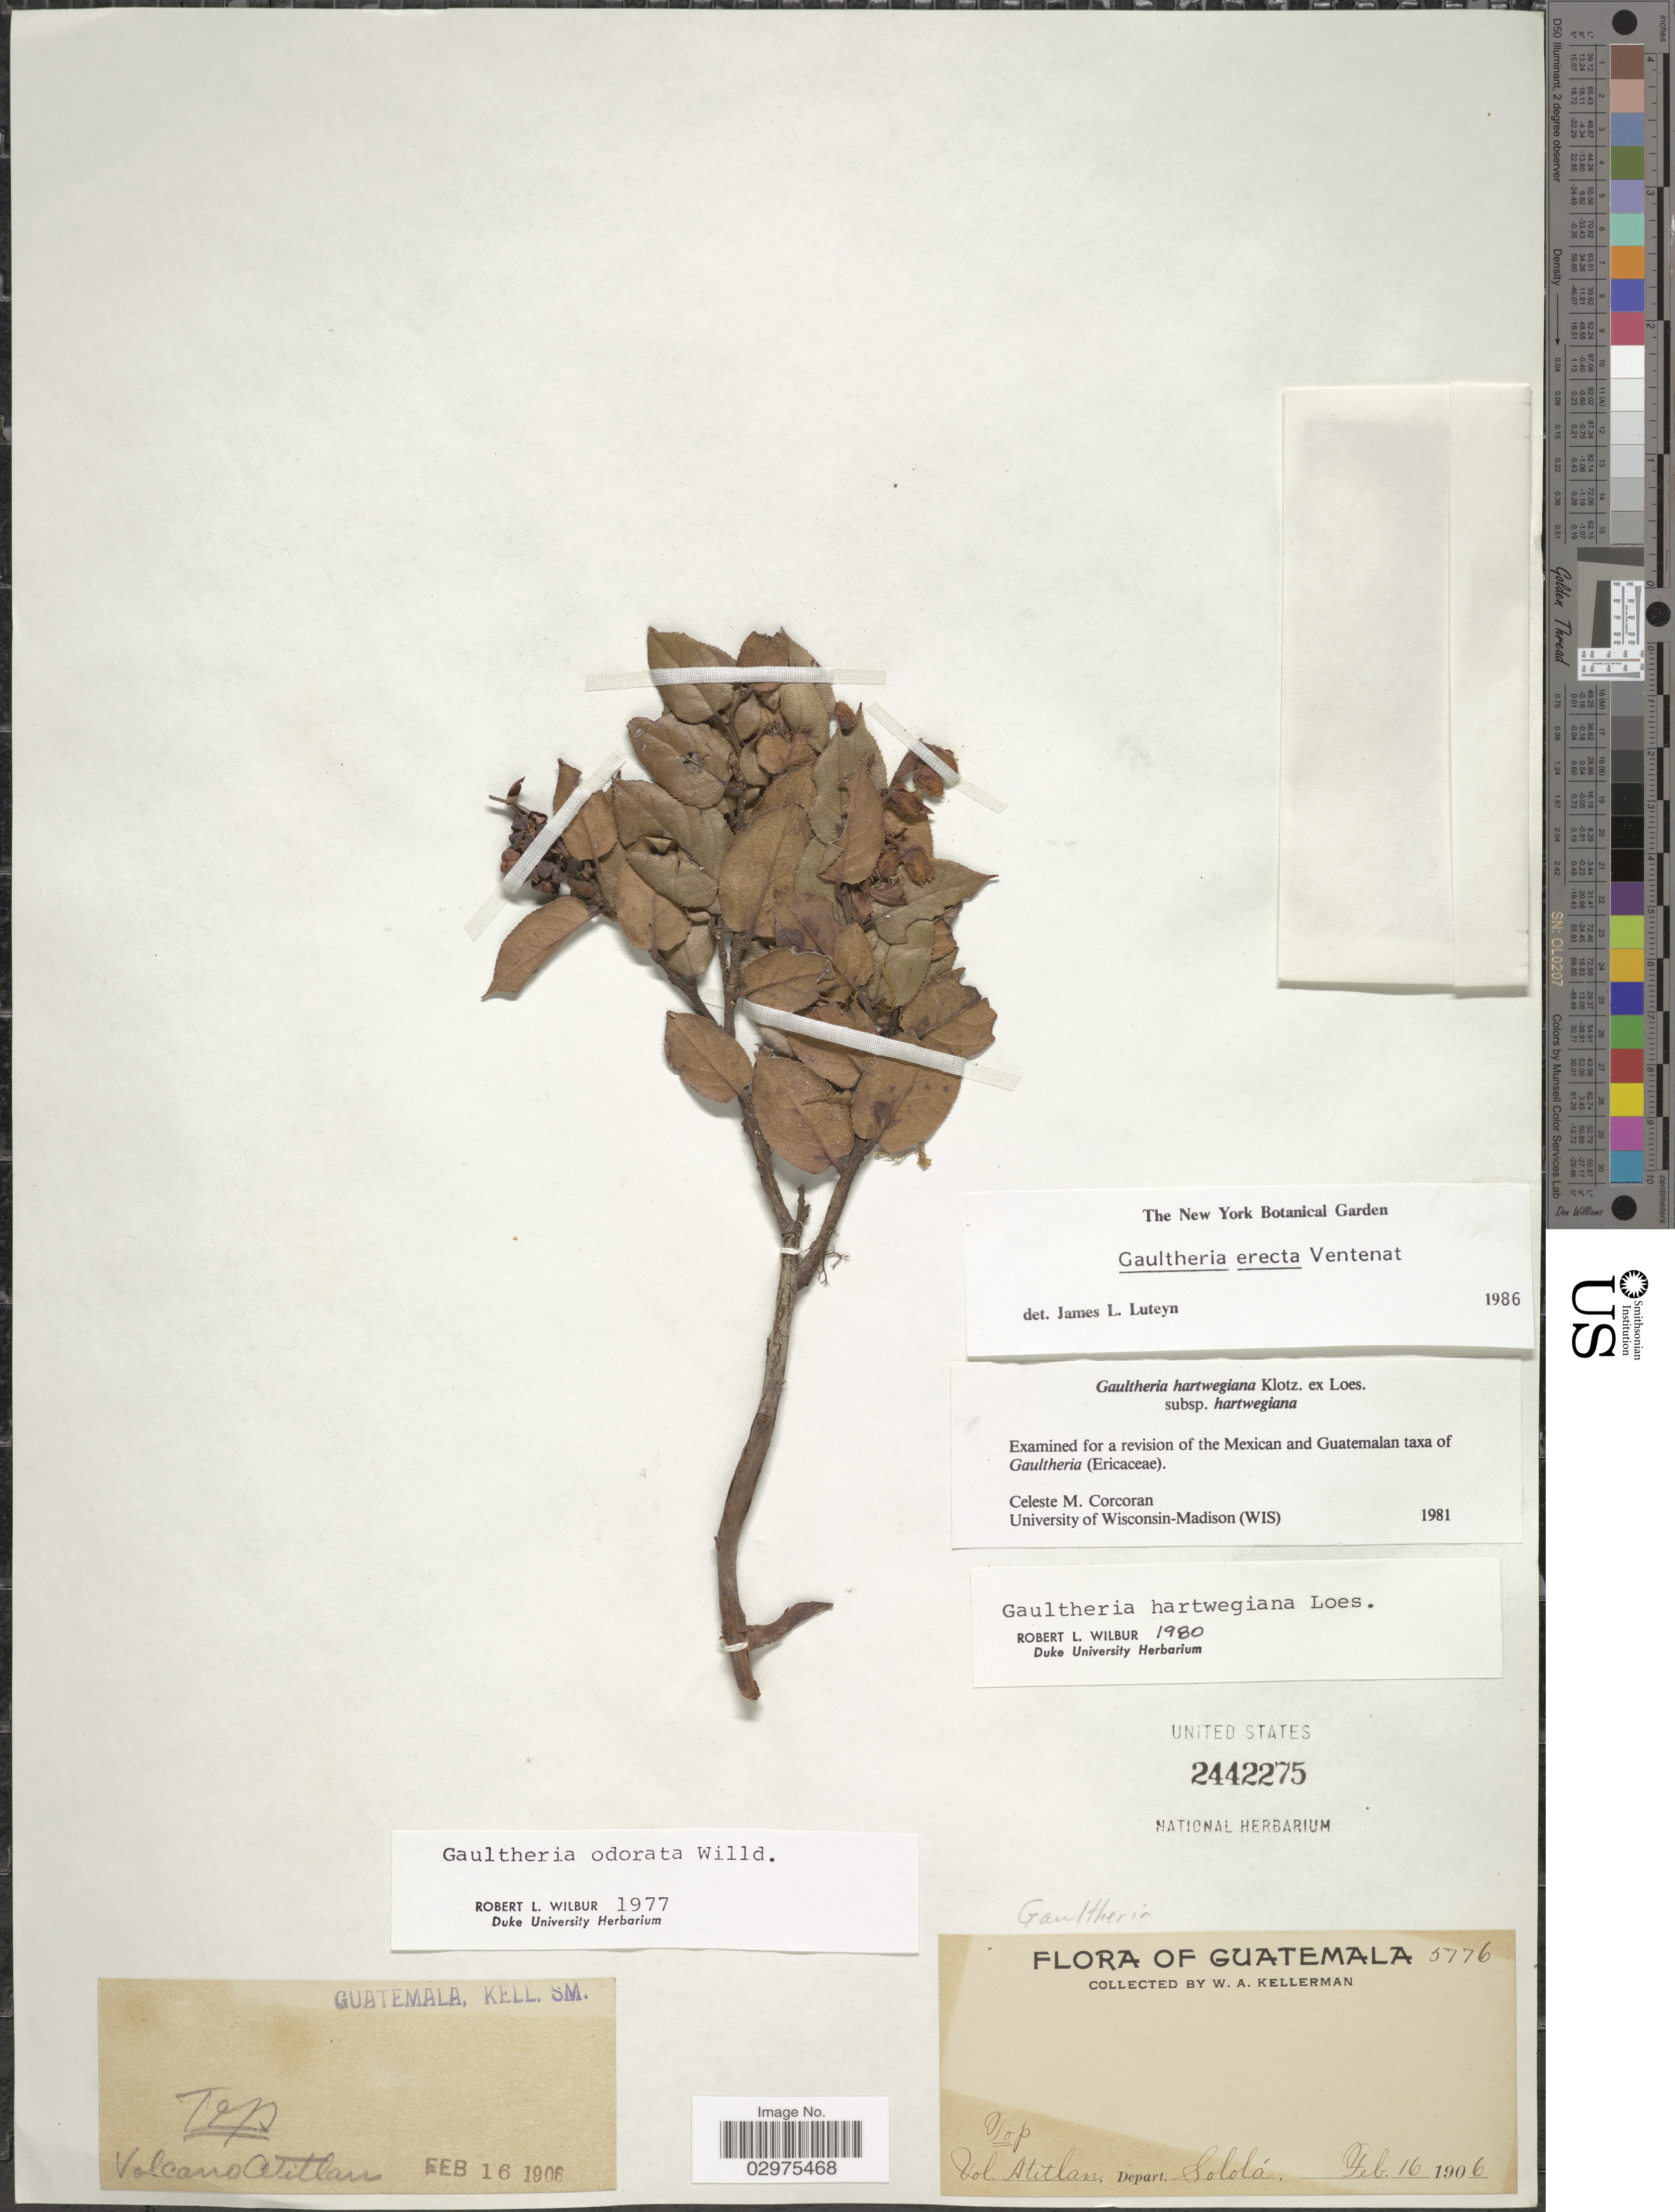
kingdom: Plantae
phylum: Tracheophyta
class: Magnoliopsida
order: Ericales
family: Ericaceae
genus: Gaultheria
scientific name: Gaultheria erecta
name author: Vent.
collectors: W. Kellerman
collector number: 5776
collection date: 1906-02-16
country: Guatemala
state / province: Sololá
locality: Volcano Atitlan, Depart. Sololá.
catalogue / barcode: US 2442275